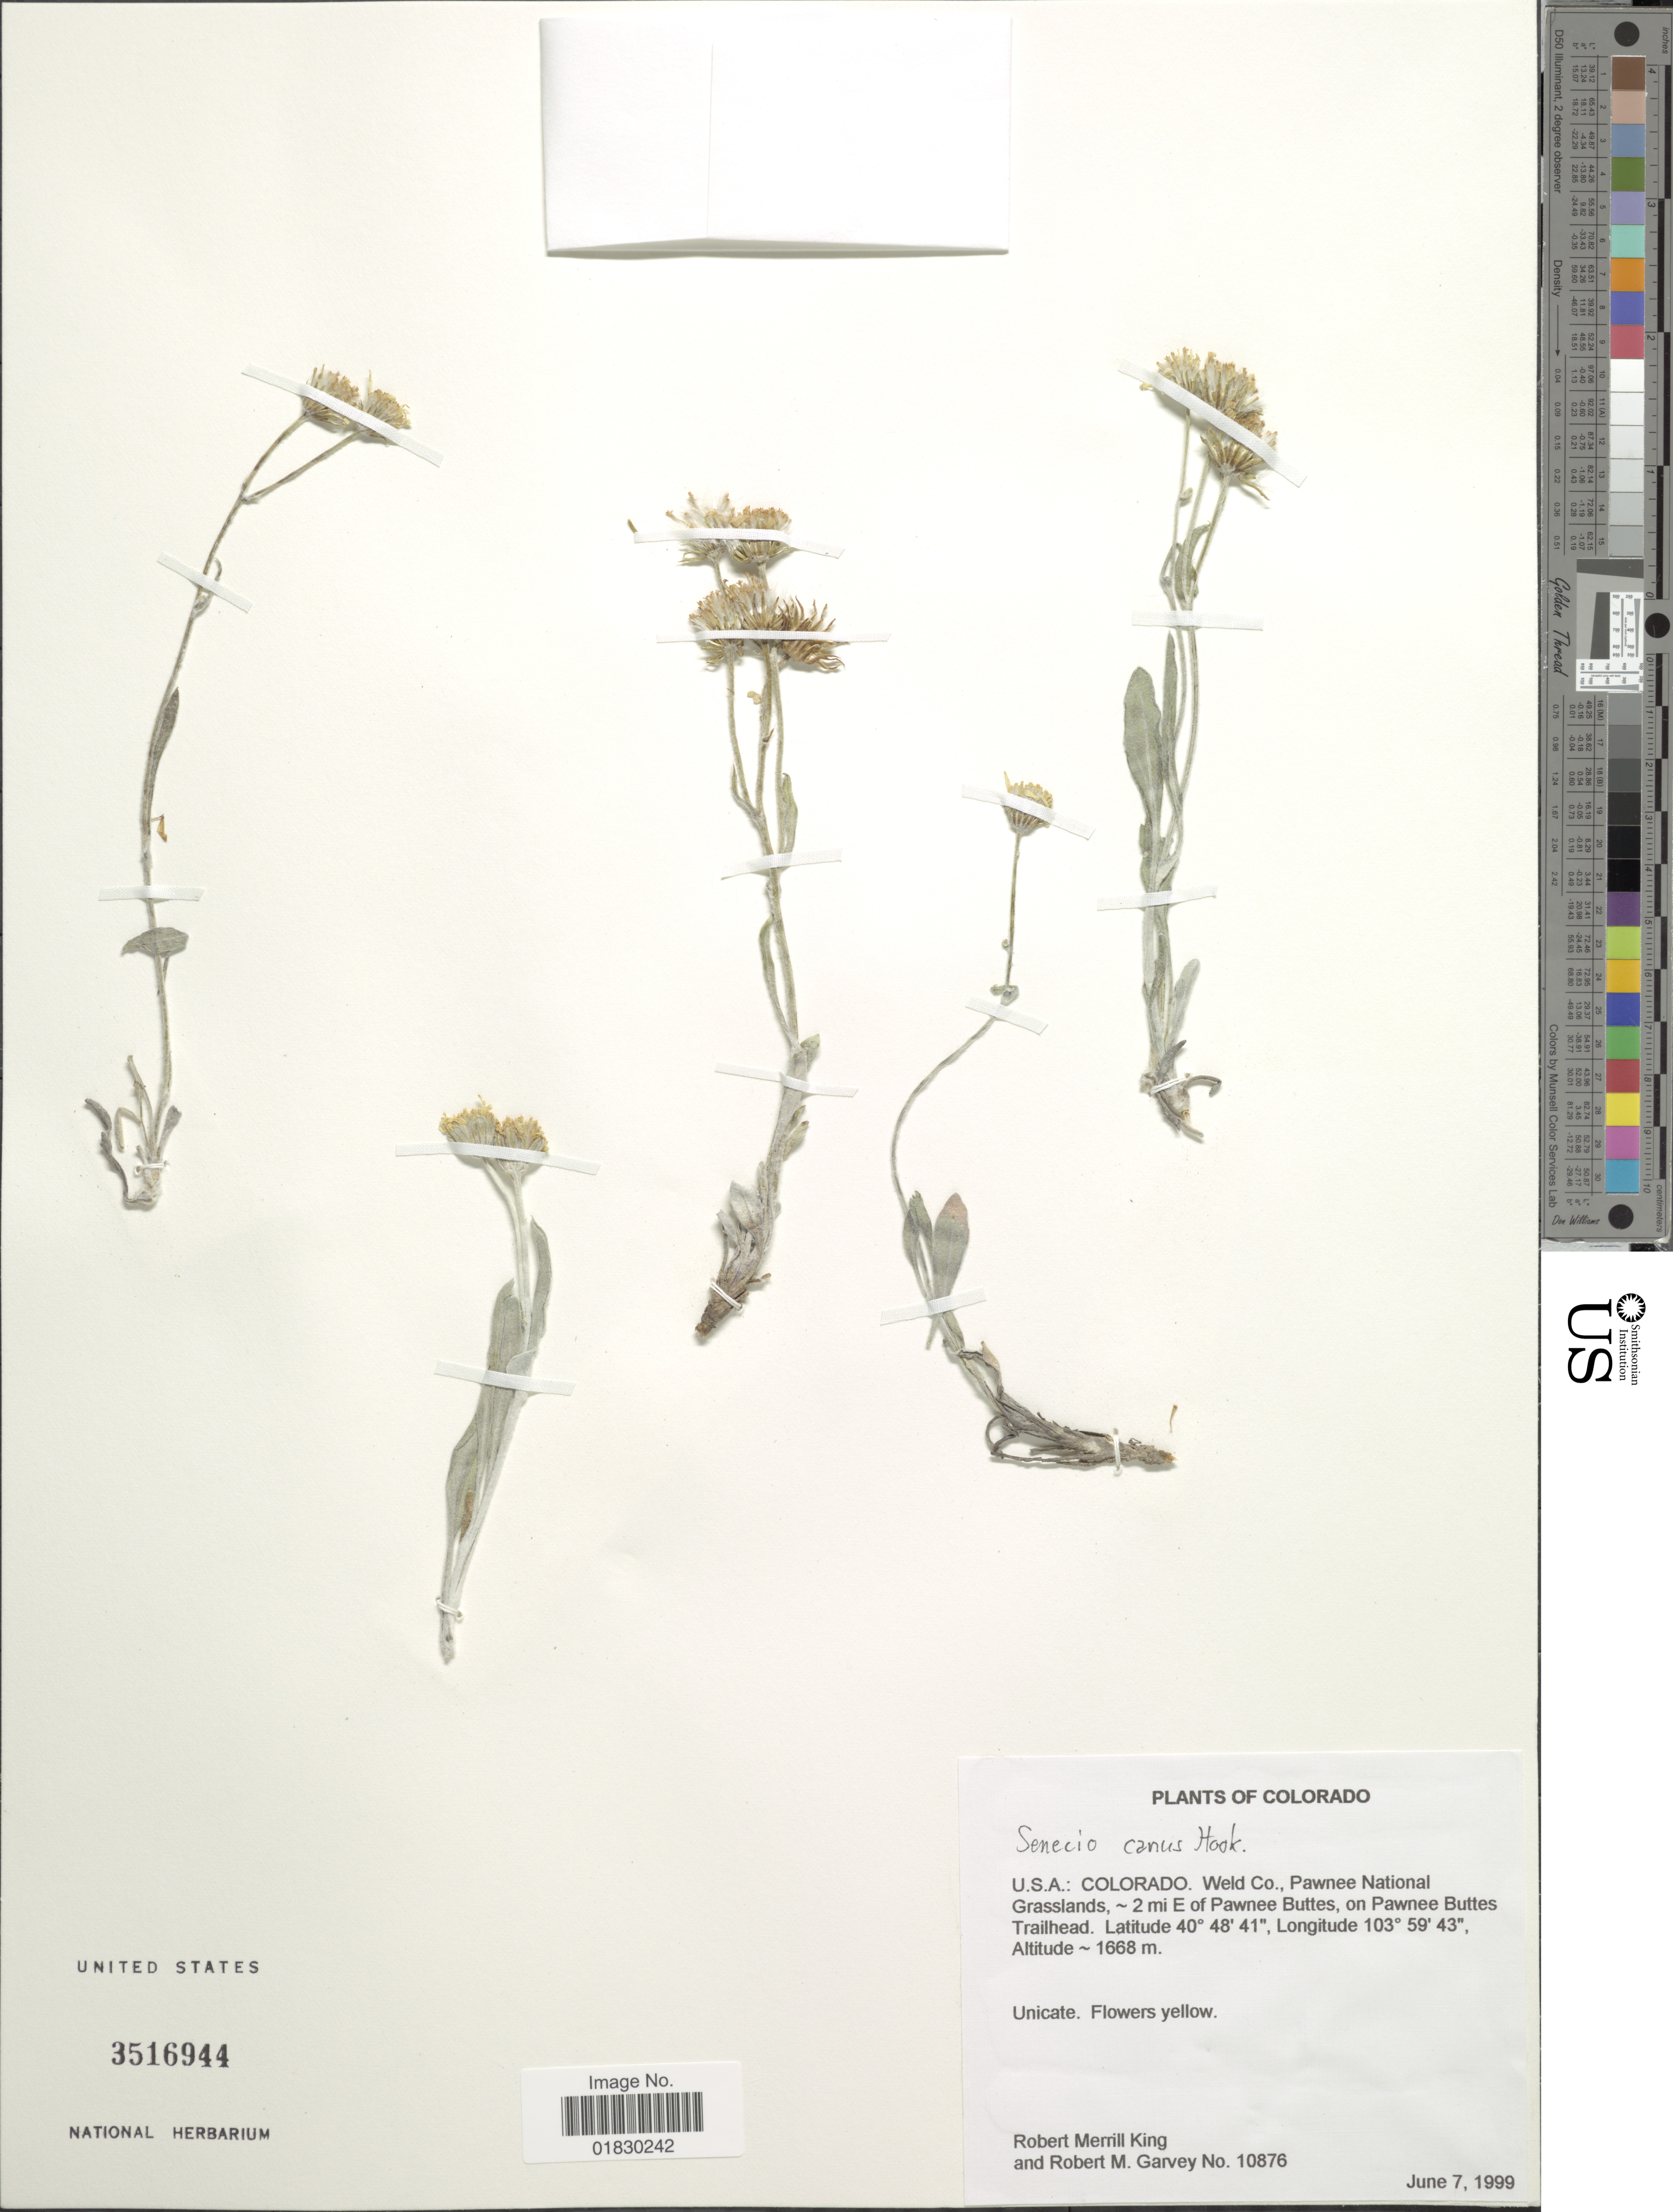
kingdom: Plantae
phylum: Tracheophyta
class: Magnoliopsida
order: Asterales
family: Asteraceae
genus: Packera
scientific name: Packera cana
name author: (Hook.) W.A. Weber & Á. Löve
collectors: R. M. King & R. Garvey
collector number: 10876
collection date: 1999-06-07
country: United States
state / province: Colorado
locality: U. S. A. : Colorado, Weld Co., Pawnee National Grasslands, 2 mi E of Pawnee Buttes, on Pawnee Buttes Trailhead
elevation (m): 1688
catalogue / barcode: US 3516944